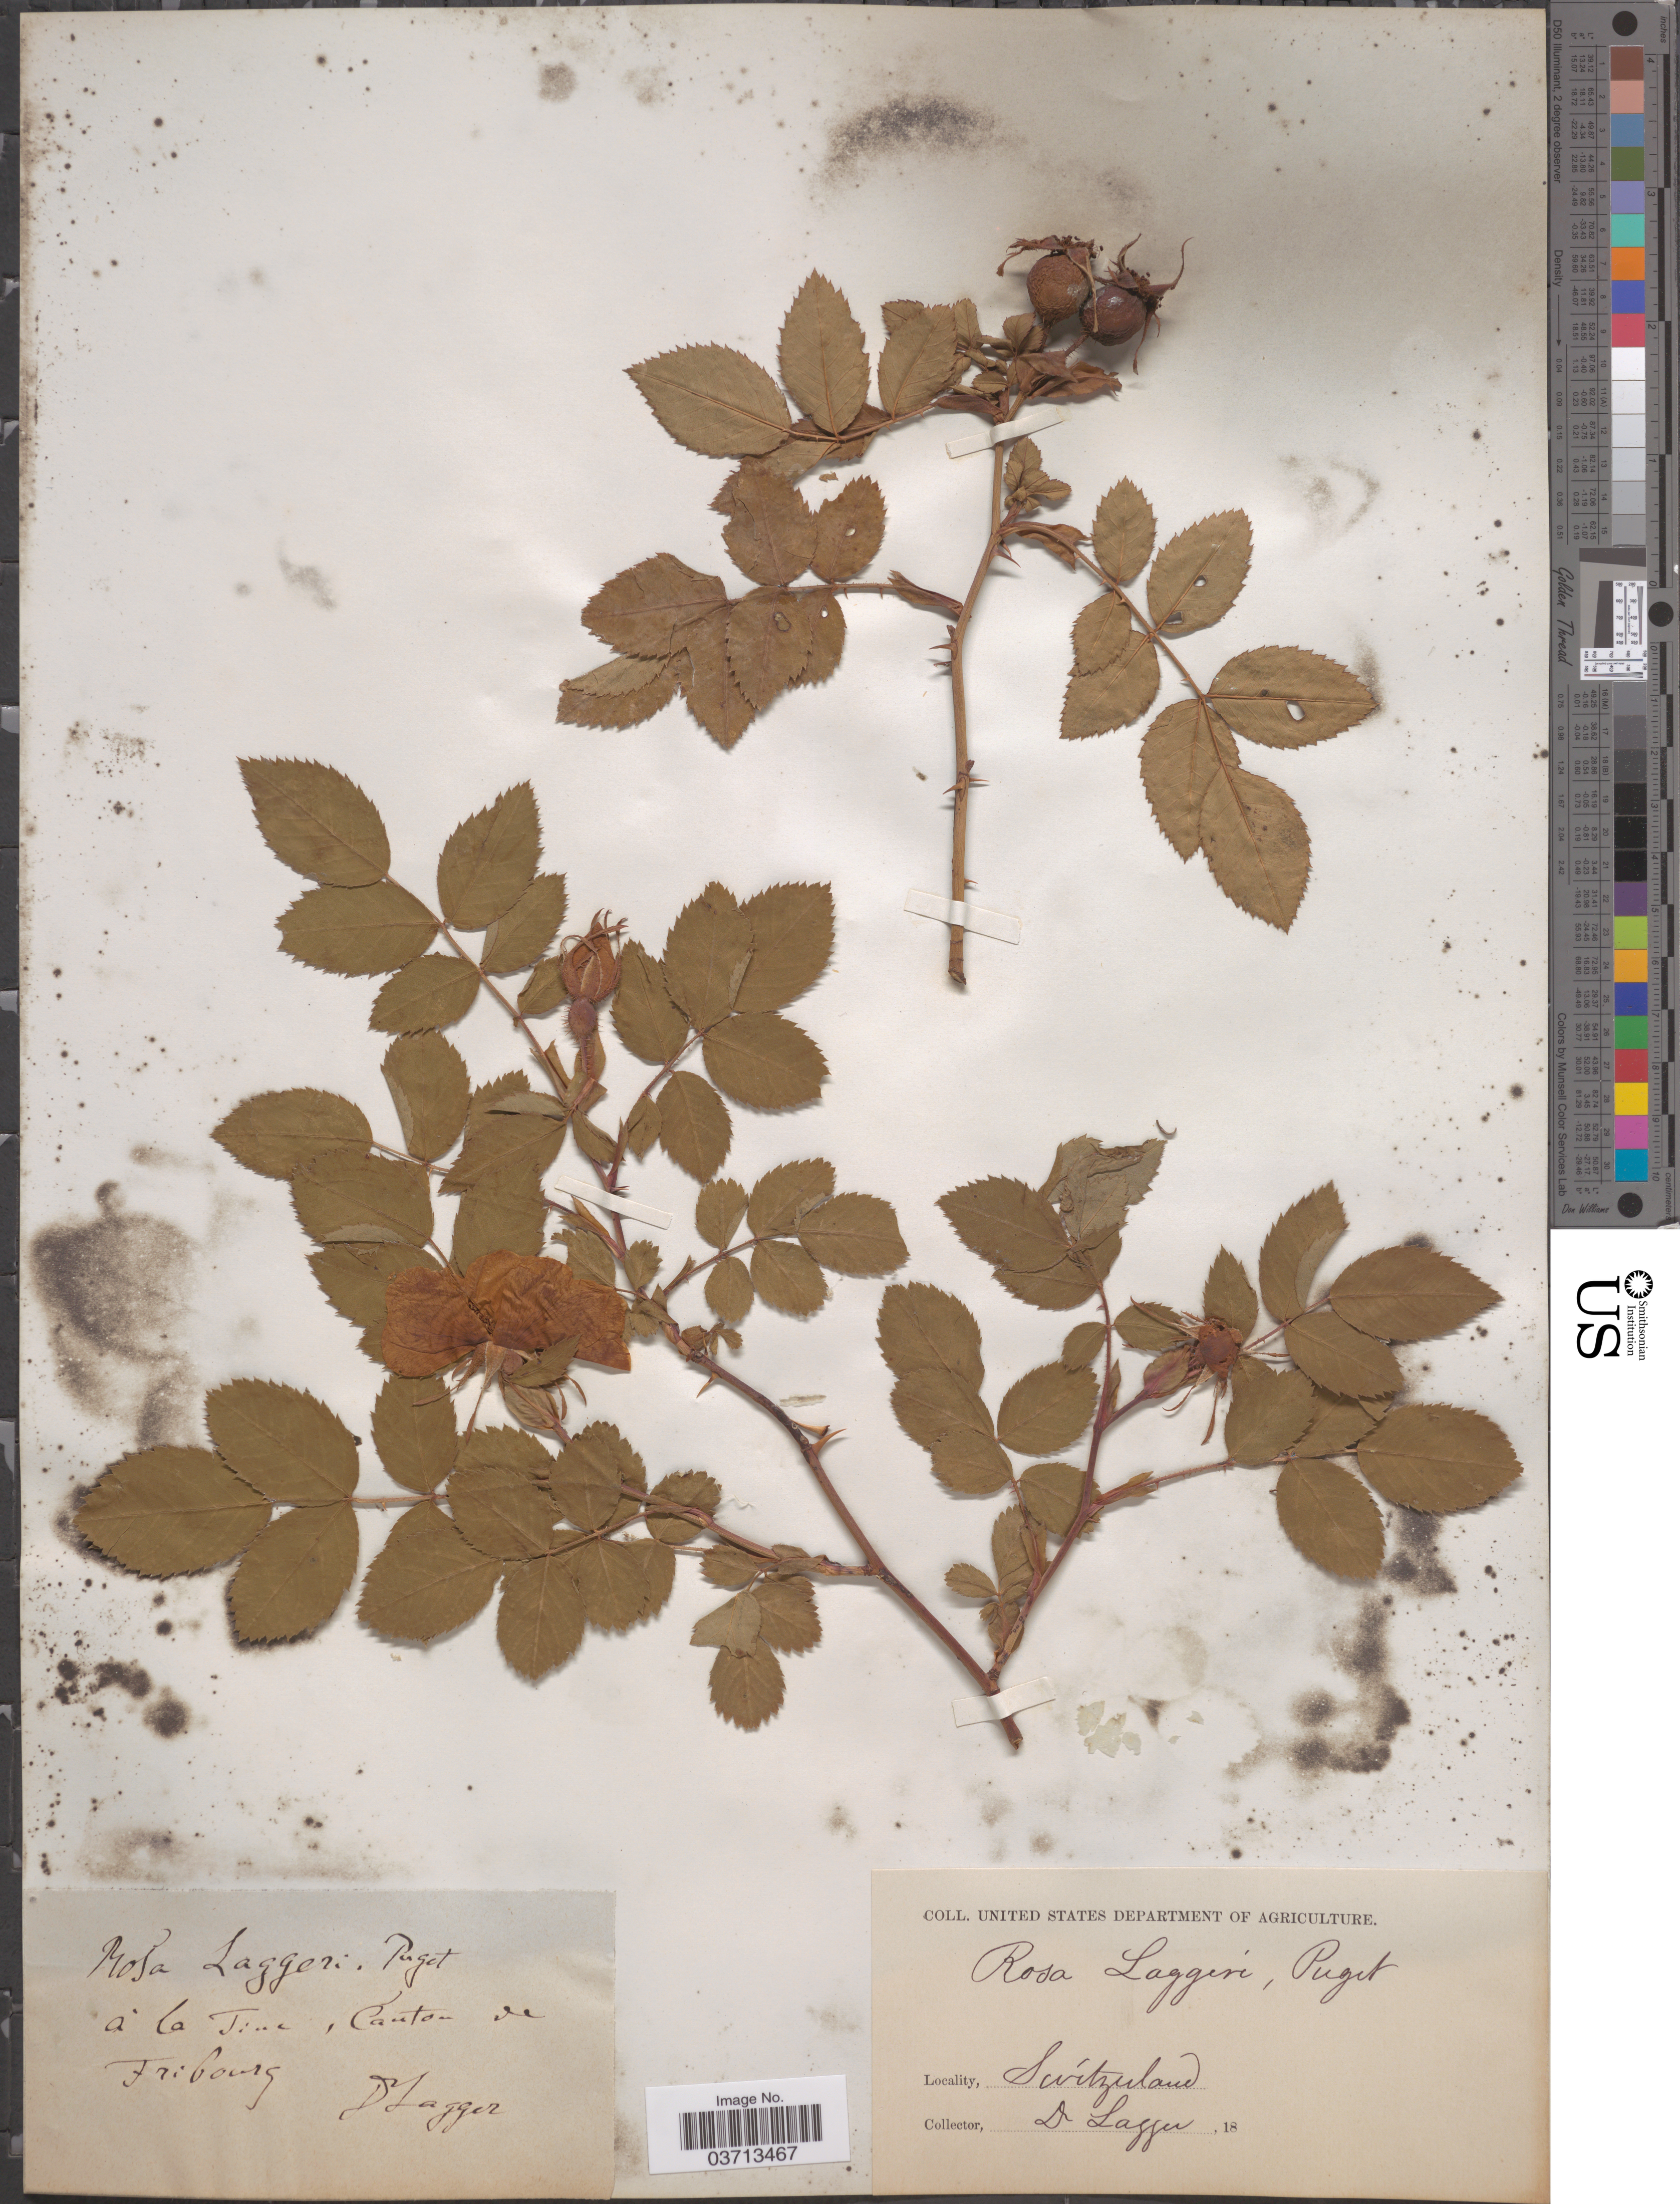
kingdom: Plantae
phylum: Tracheophyta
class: Magnoliopsida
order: Rosales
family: Rosaceae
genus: Rosa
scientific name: Rosa laggeri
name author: Puget ex Déségl.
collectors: F. J. Lagger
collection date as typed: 18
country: Switzerland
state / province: Fribourg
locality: Á la Tine, Canton de Fribourg.